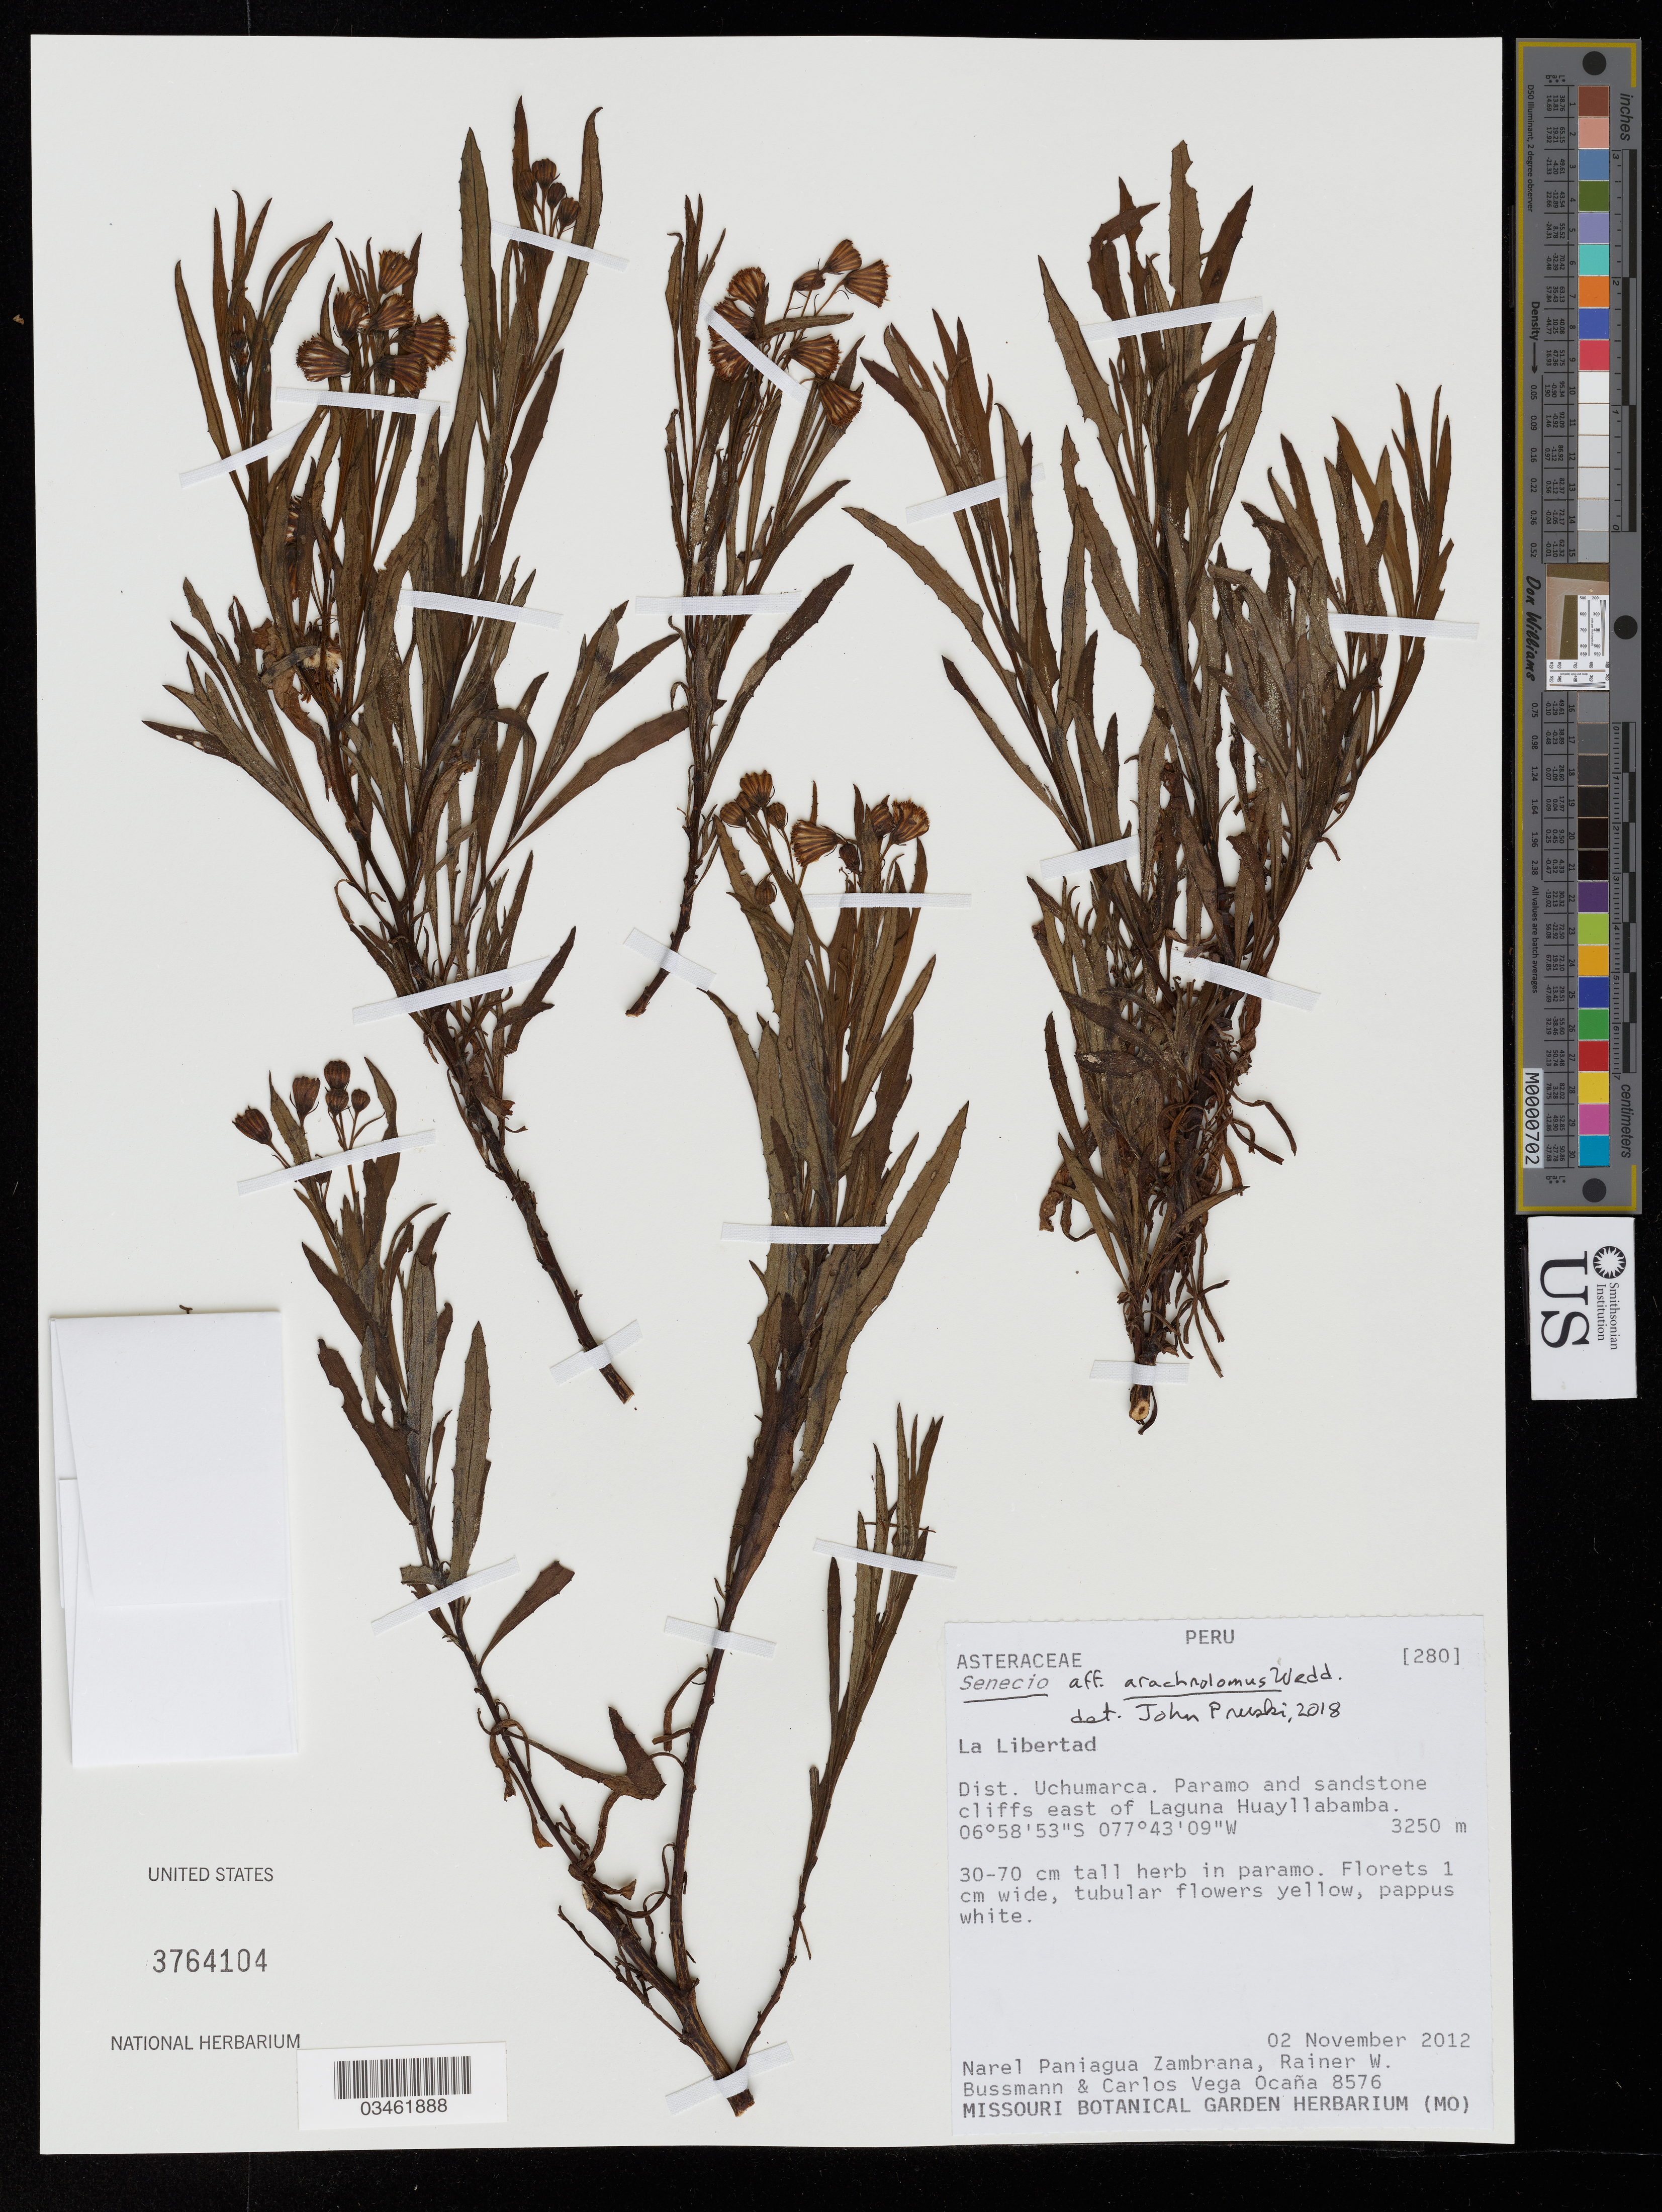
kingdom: Plantae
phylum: Tracheophyta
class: Magnoliopsida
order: Asterales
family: Asteraceae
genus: Senecio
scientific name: Senecio arachnolomus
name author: Wedd.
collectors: N. Zambrana, R. W. Bussmann & C. Vega Ocaña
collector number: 8576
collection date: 2012-11-02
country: Peru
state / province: La Libertad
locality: Dist. Uchumarca. Paramo and sandstone cliffs east of Laguna Huayllabamba.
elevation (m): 3250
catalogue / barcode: US 3764104